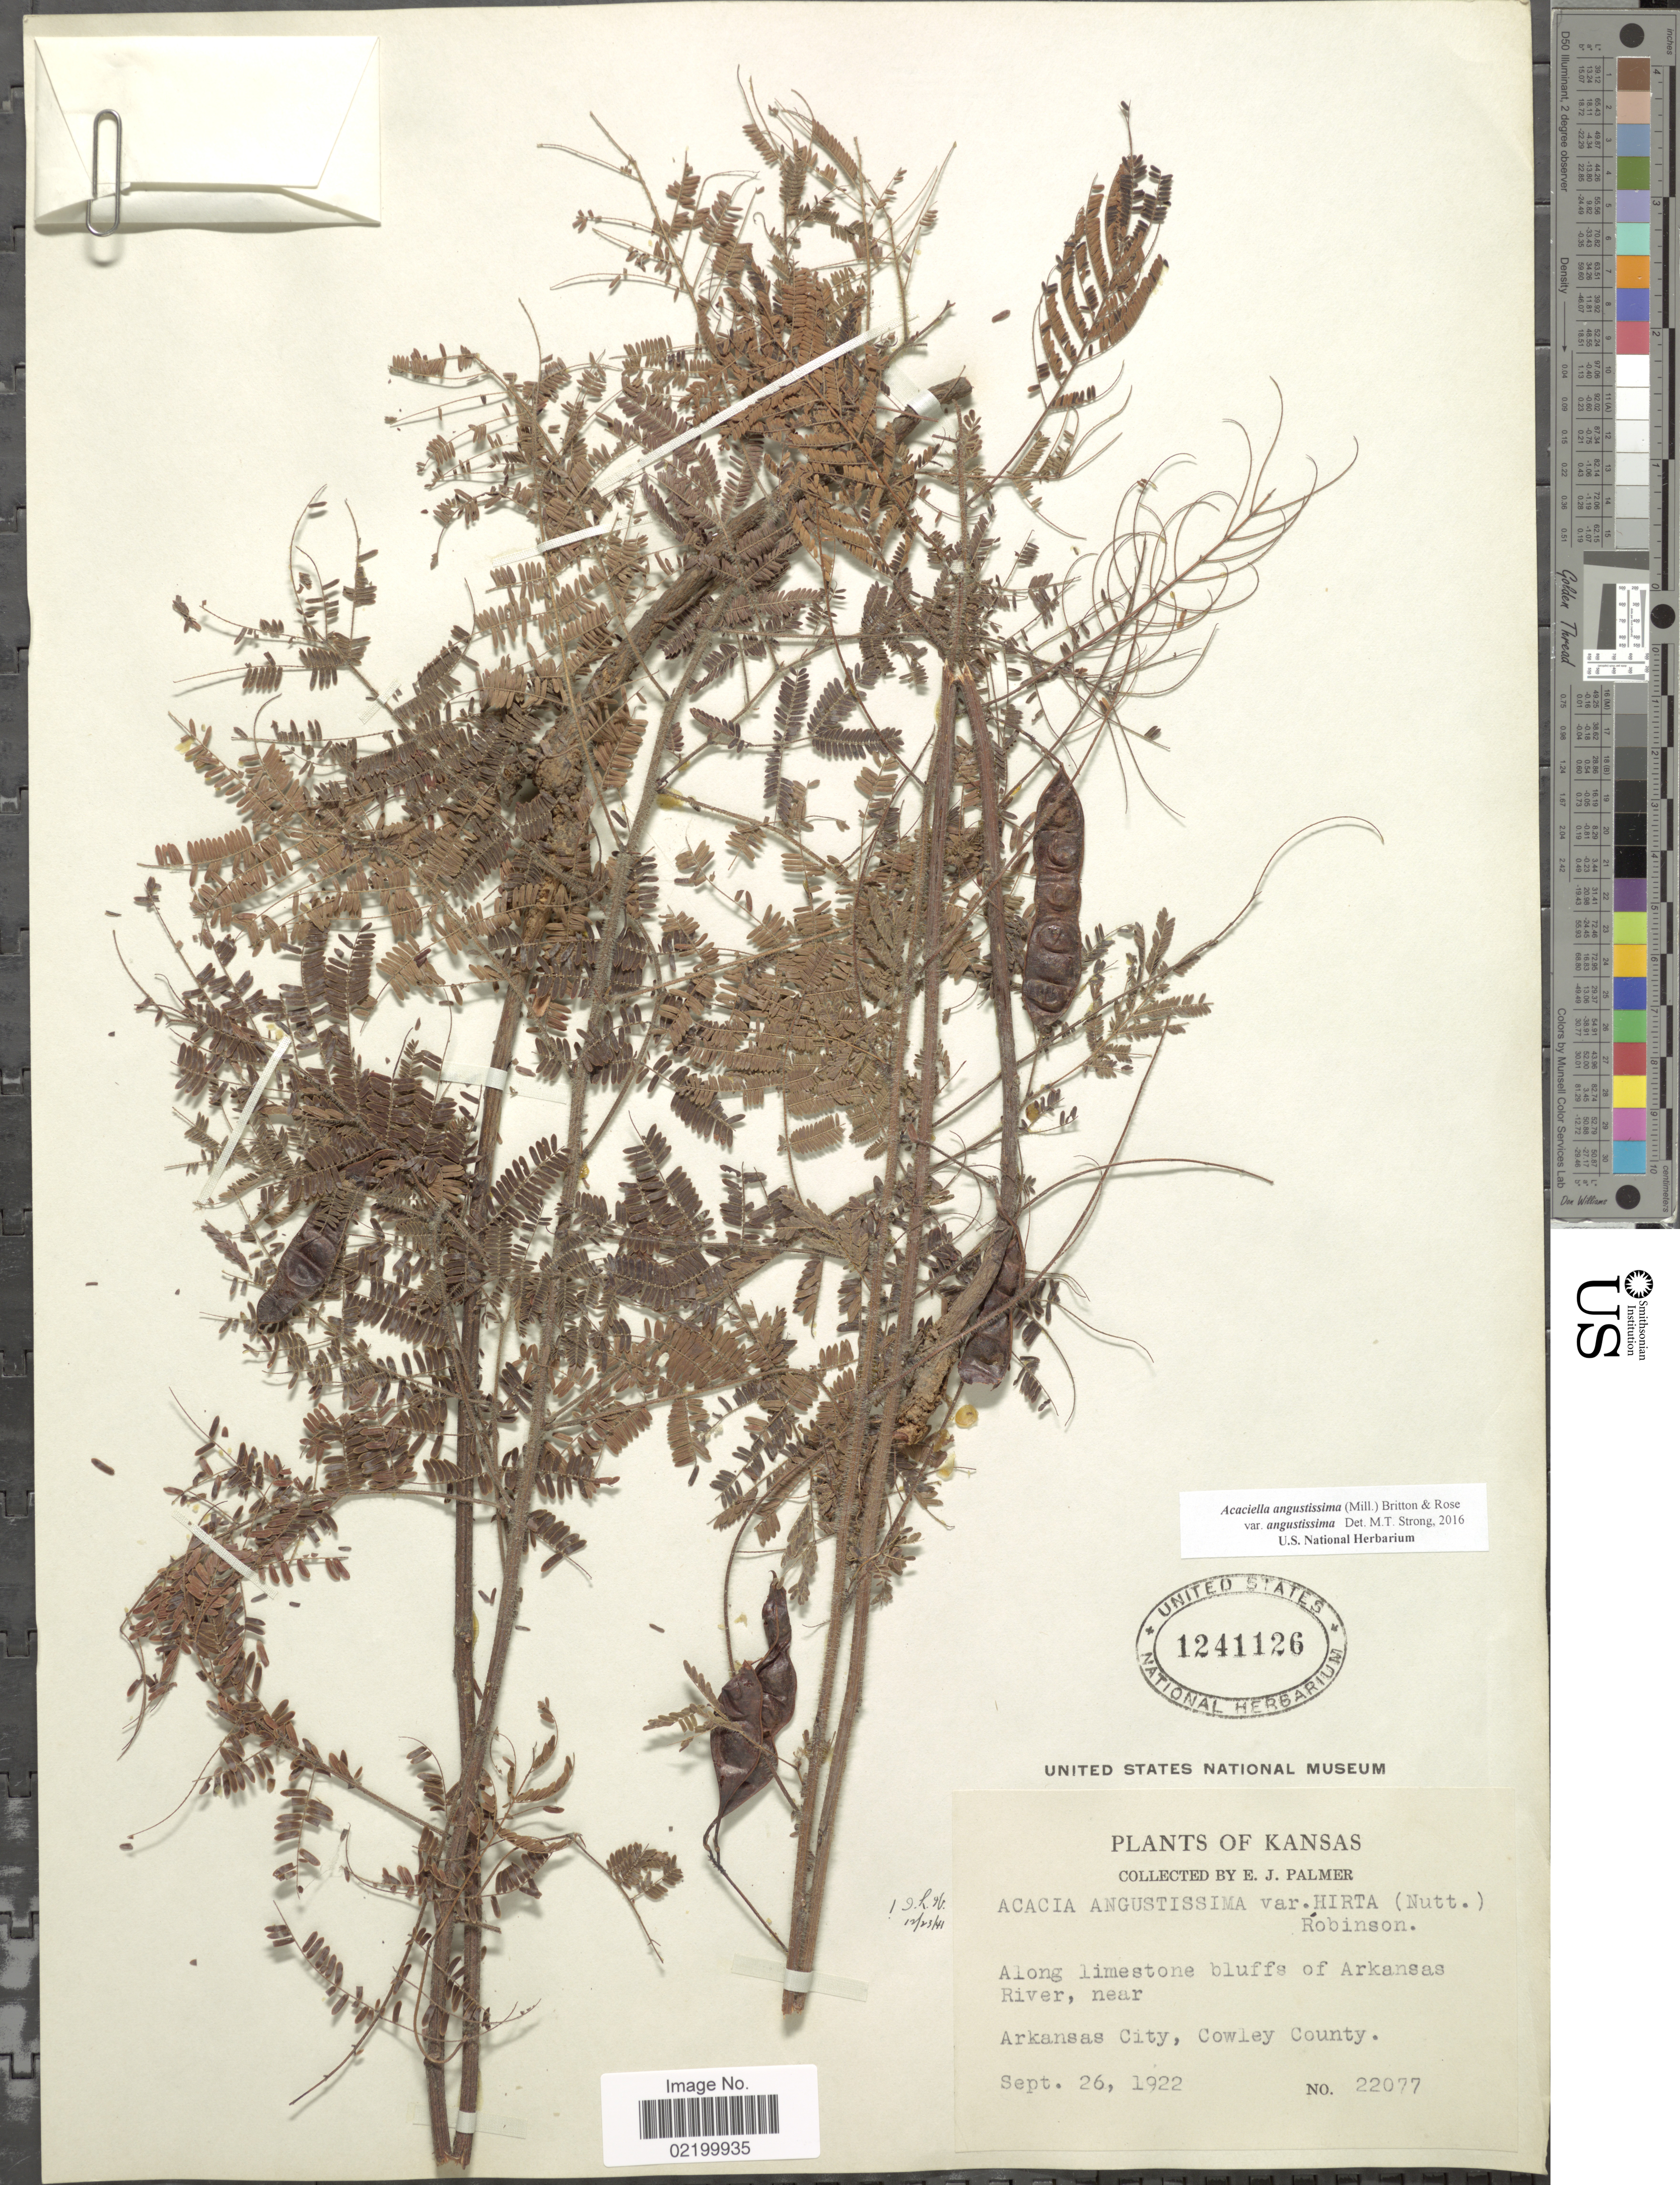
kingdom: Plantae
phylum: Tracheophyta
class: Magnoliopsida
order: Fabales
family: Fabaceae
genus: Acaciella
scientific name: Acaciella angustissima var. angustissima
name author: (Mill.) Britton & Rose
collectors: E. J. Palmer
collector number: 22077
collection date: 1922-09-26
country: United States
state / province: Kansas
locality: Along limestone bluffs of Arkansas River, near Arkanses City, Cowley County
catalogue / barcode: US 1241126